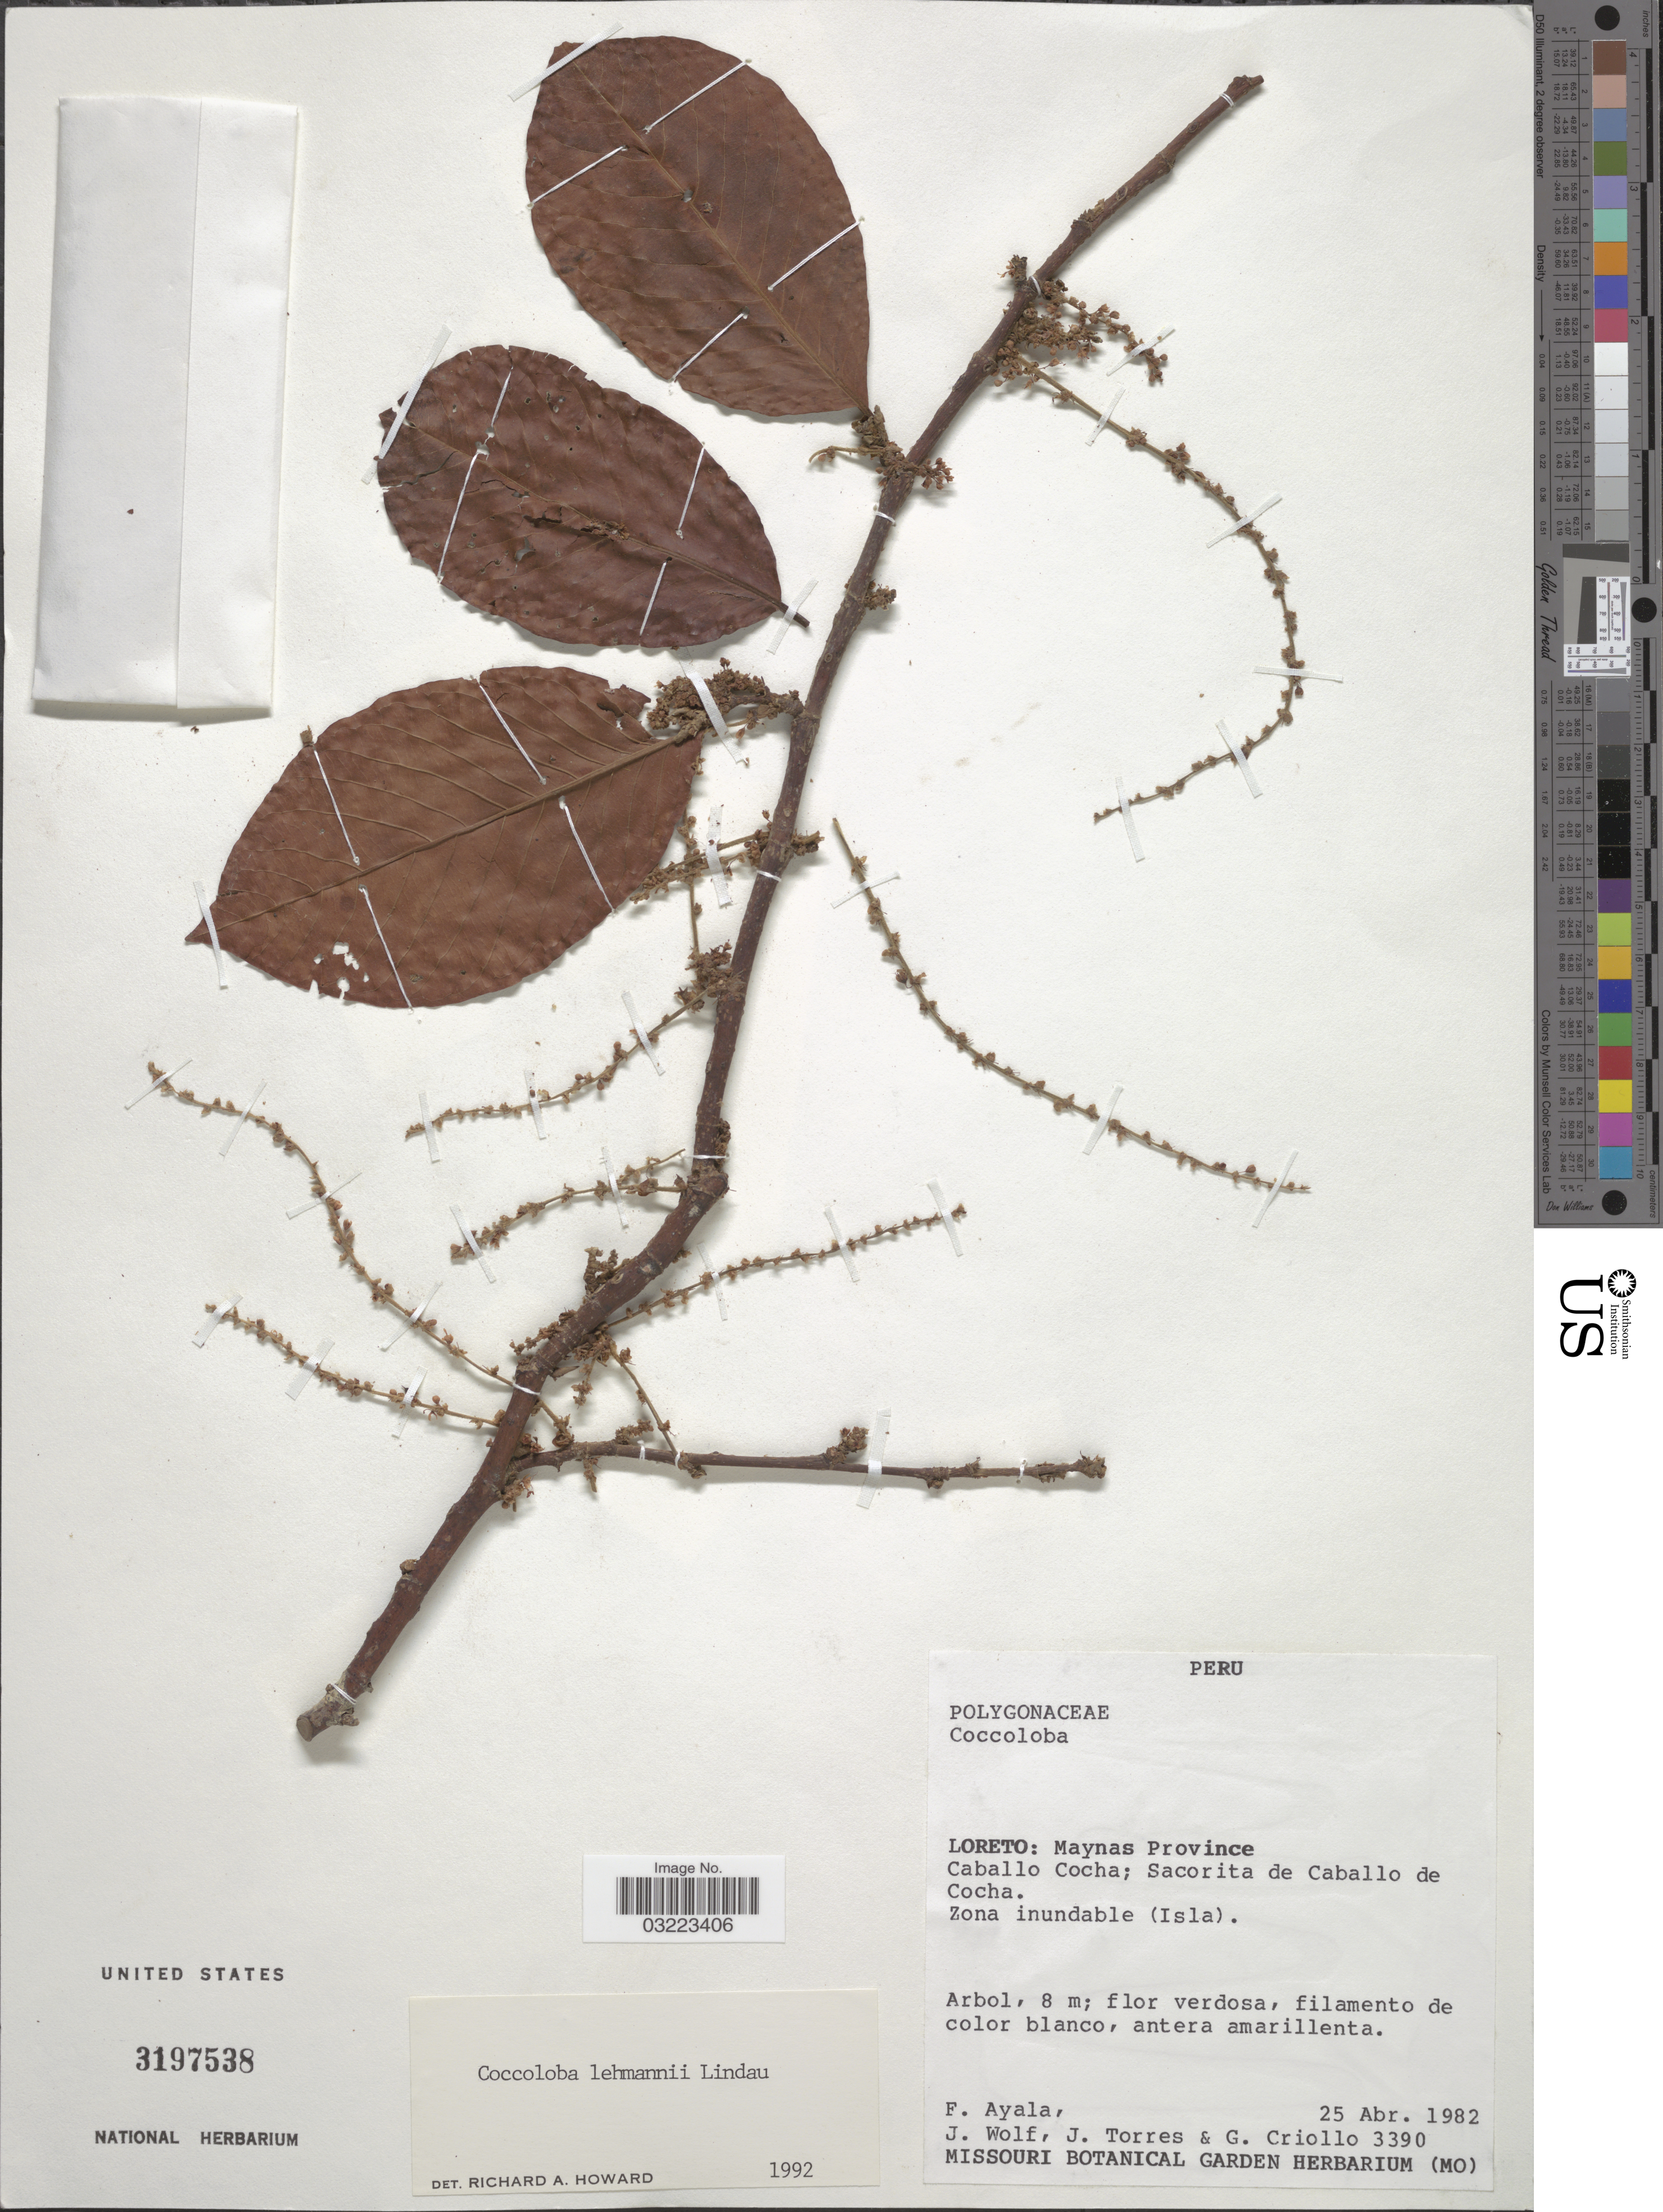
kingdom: Plantae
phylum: Tracheophyta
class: Magnoliopsida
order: Caryophyllales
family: Polygonaceae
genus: Coccoloba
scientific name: Coccoloba lehmannii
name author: Lindau ex Hieron.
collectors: F. Ayala, J. Wolf, J. Torres & G. Criollo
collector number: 3390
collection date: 1982-04-25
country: Peru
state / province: Loreto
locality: Maynas Province. Caballo Cocha; Sacorita de Caballo de Cocha. Zona inundable (Isla).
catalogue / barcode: US 3197538